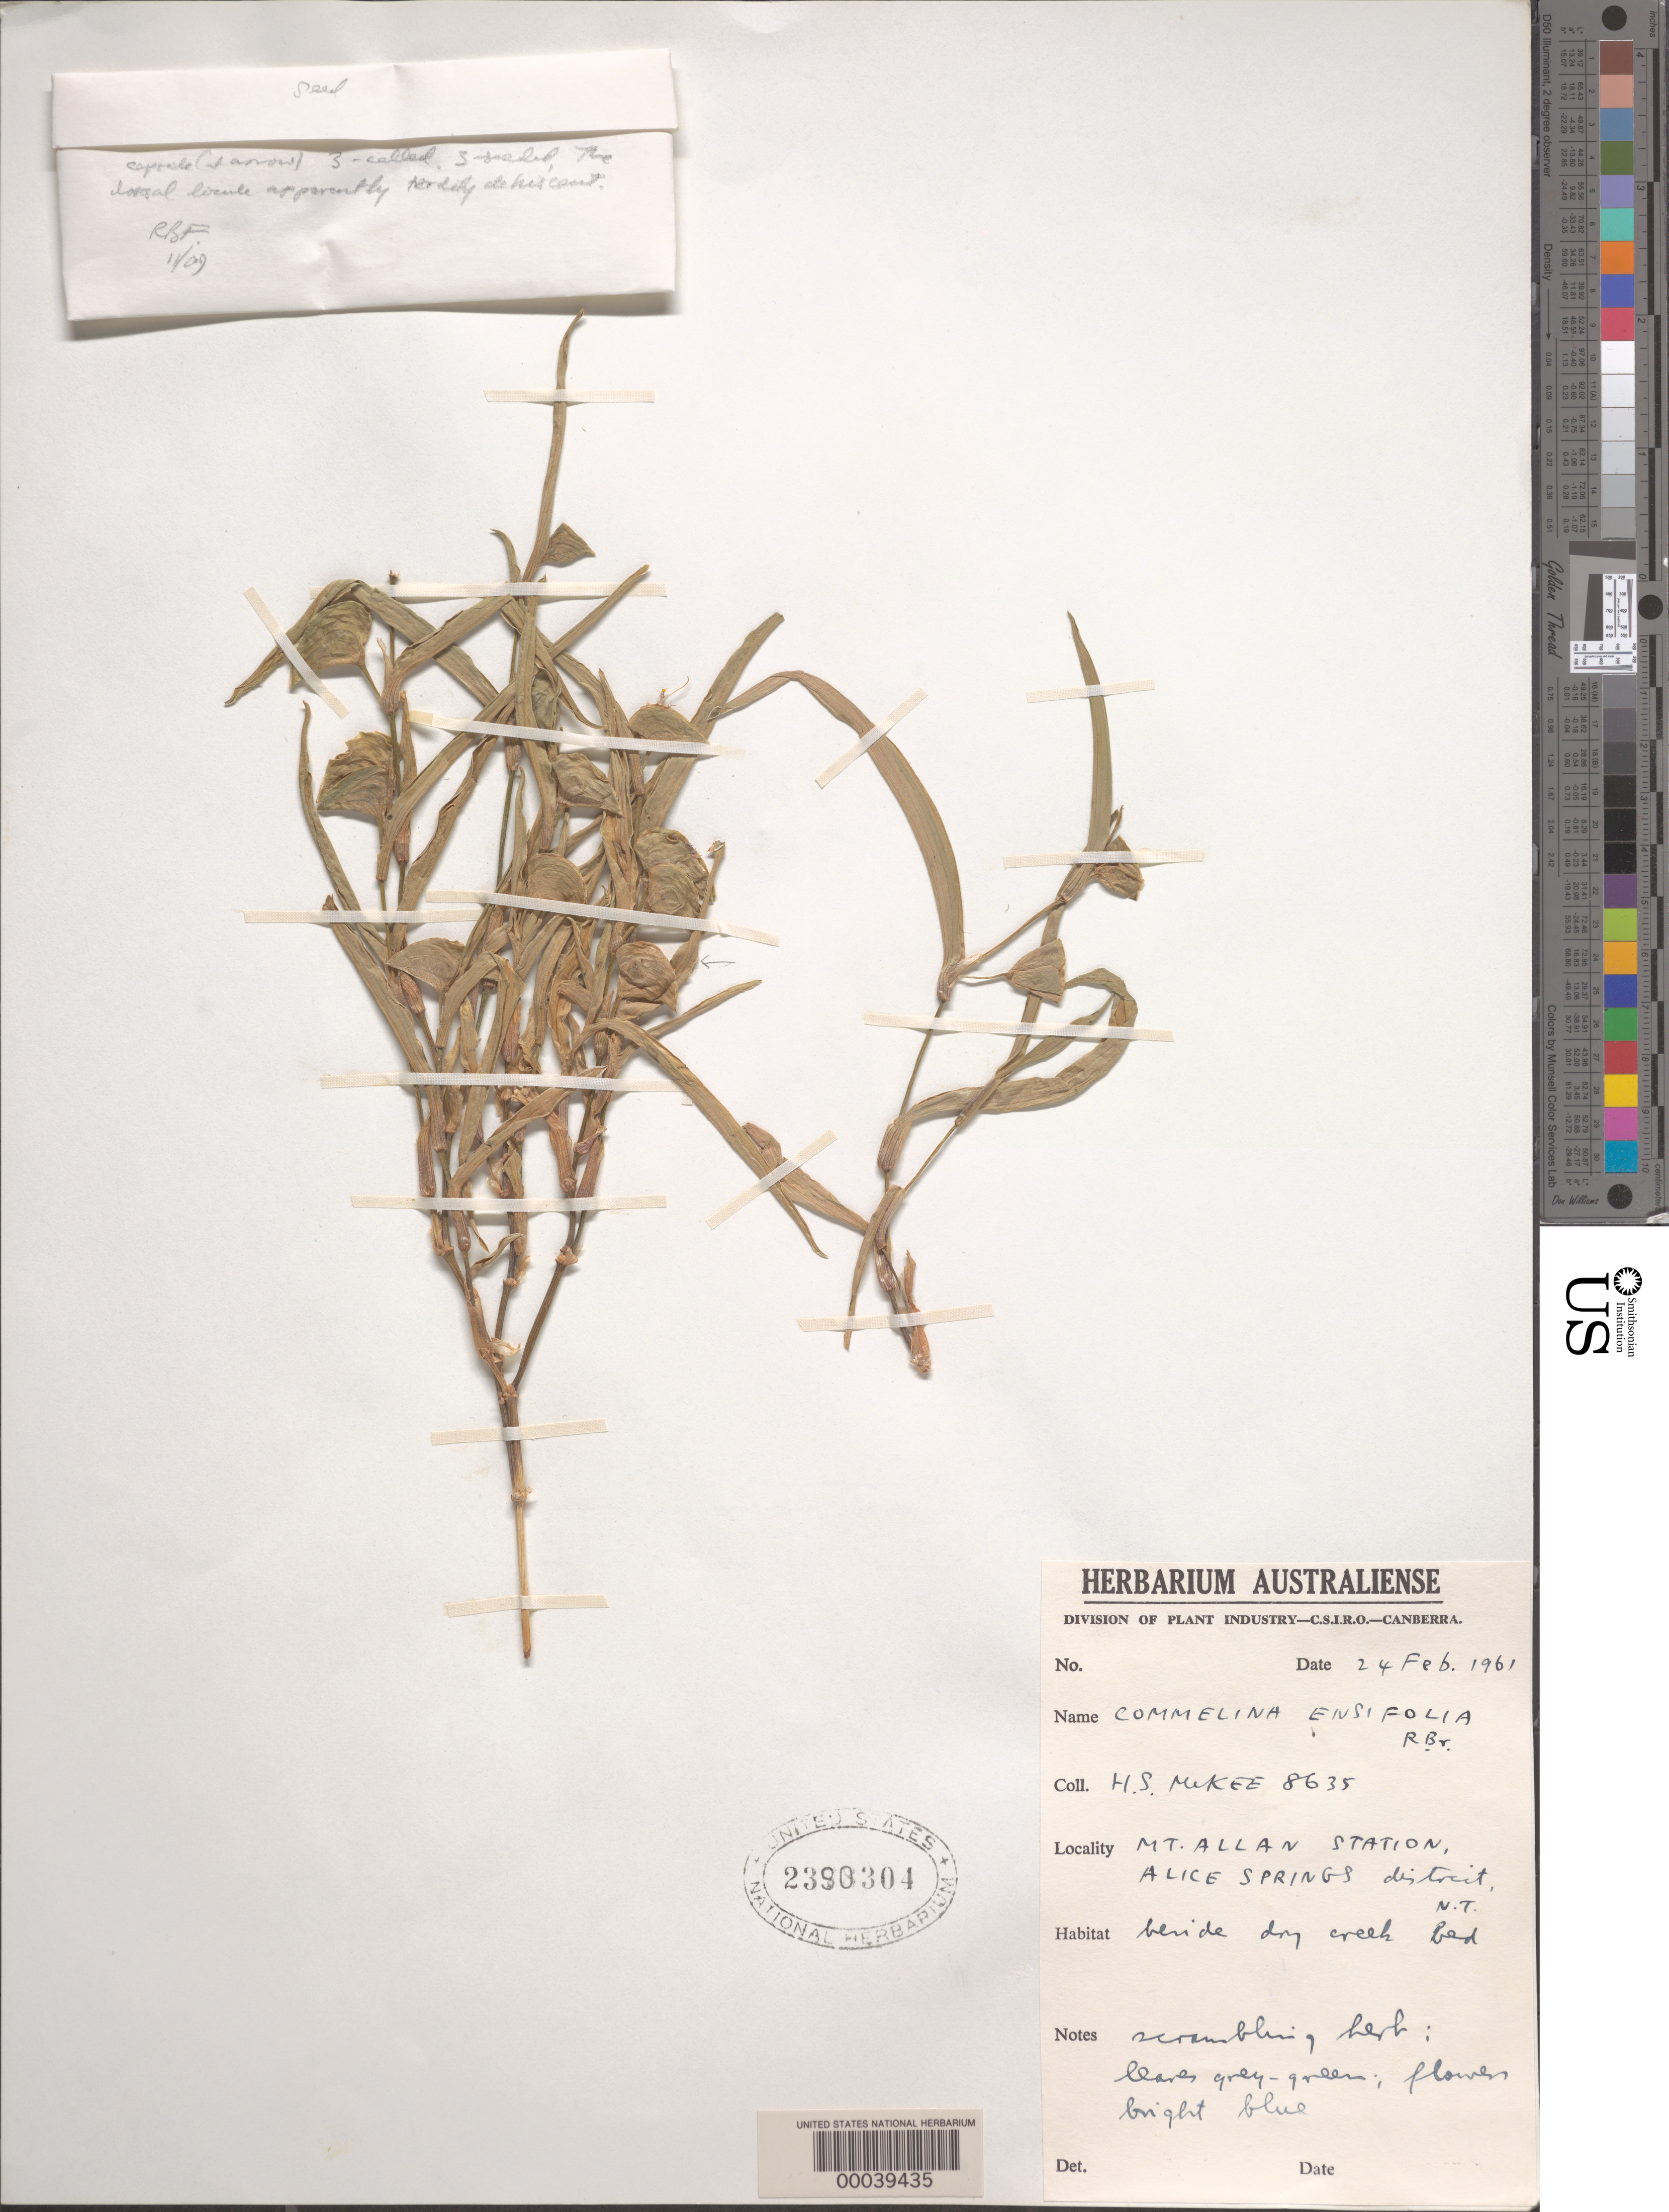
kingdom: Plantae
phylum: Tracheophyta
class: Liliopsida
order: Commelinales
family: Commelinaceae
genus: Commelina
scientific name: Commelina undulata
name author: R. Br.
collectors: H. S. MacKee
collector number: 8635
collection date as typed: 24 Feb 1961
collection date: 1961-02-24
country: Australia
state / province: Northern Territory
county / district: Alice Springs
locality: Mt. allan station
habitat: Dry creek bed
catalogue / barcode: US 2390304